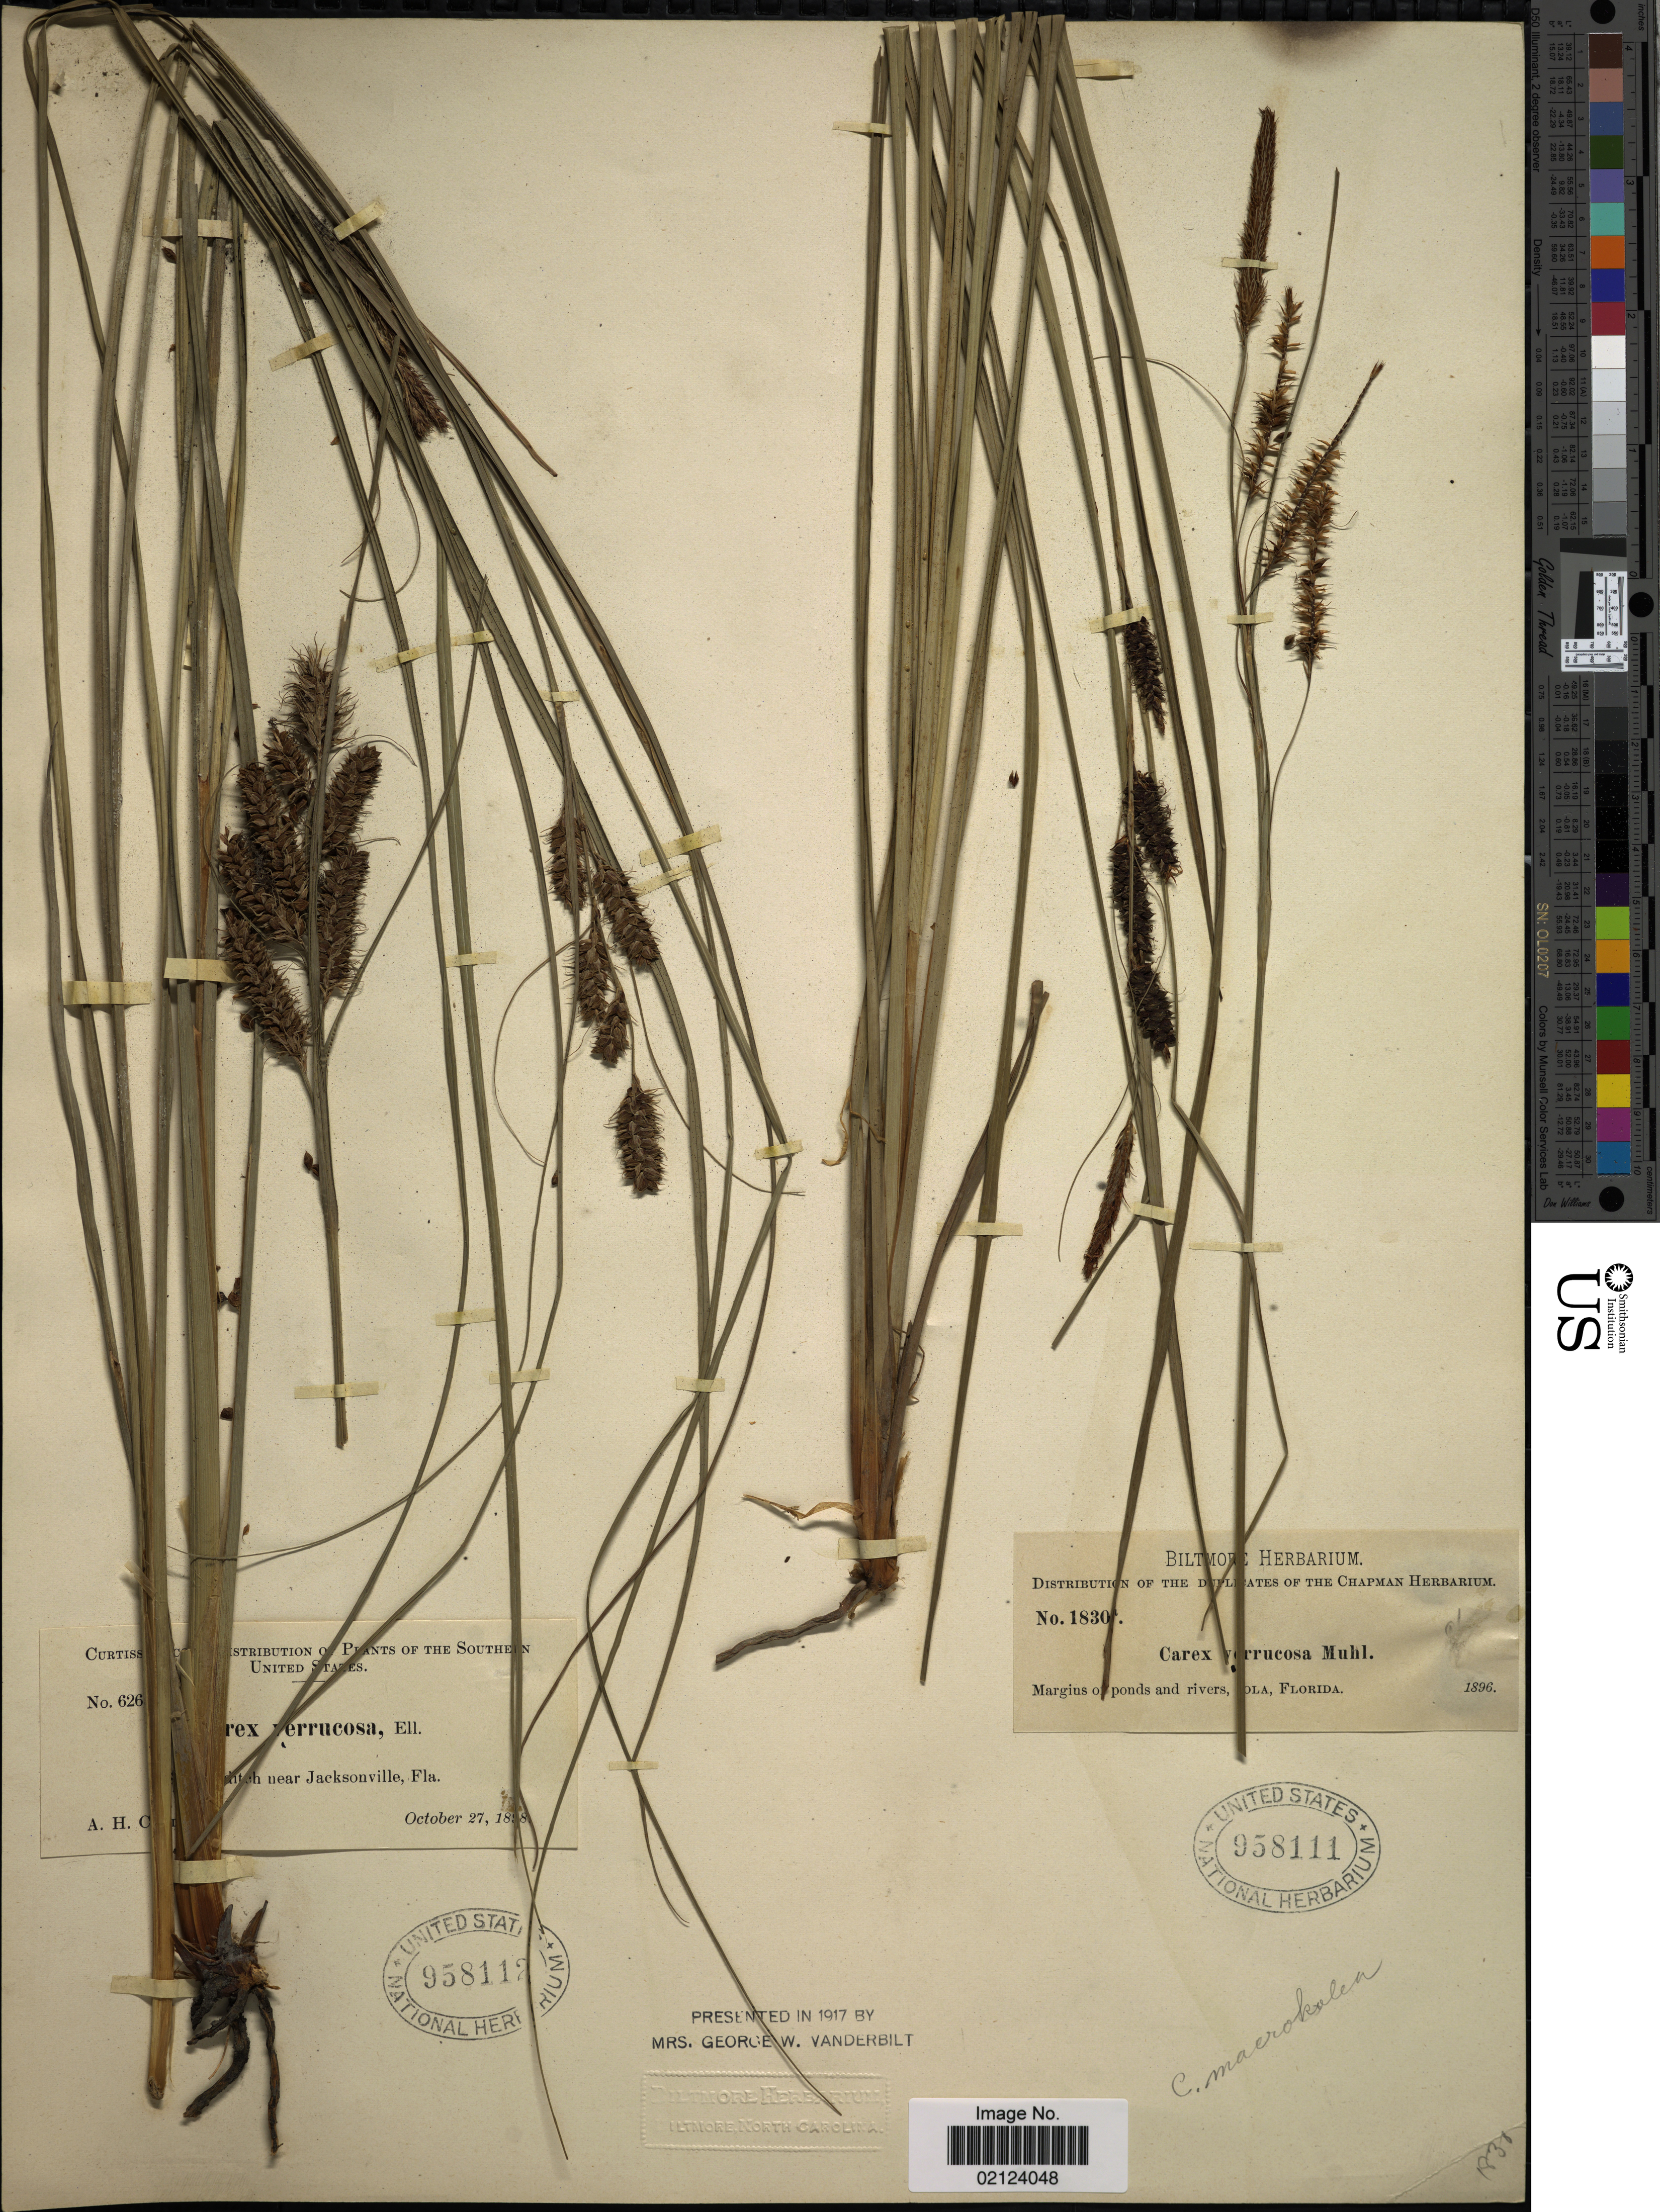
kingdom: Plantae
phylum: Tracheophyta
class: Liliopsida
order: Poales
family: Cyperaceae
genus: Carex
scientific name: Carex joorii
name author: L.H. Bailey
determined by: Strong, Mark T., (BOT), Smithsonian Institution - National Museum of Natural History (UNITED STATES)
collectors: ex herb. Biltmore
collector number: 1830a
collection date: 1896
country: United States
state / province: Florida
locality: Margins of ponds and rivers, Iola.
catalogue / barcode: US 958111-2